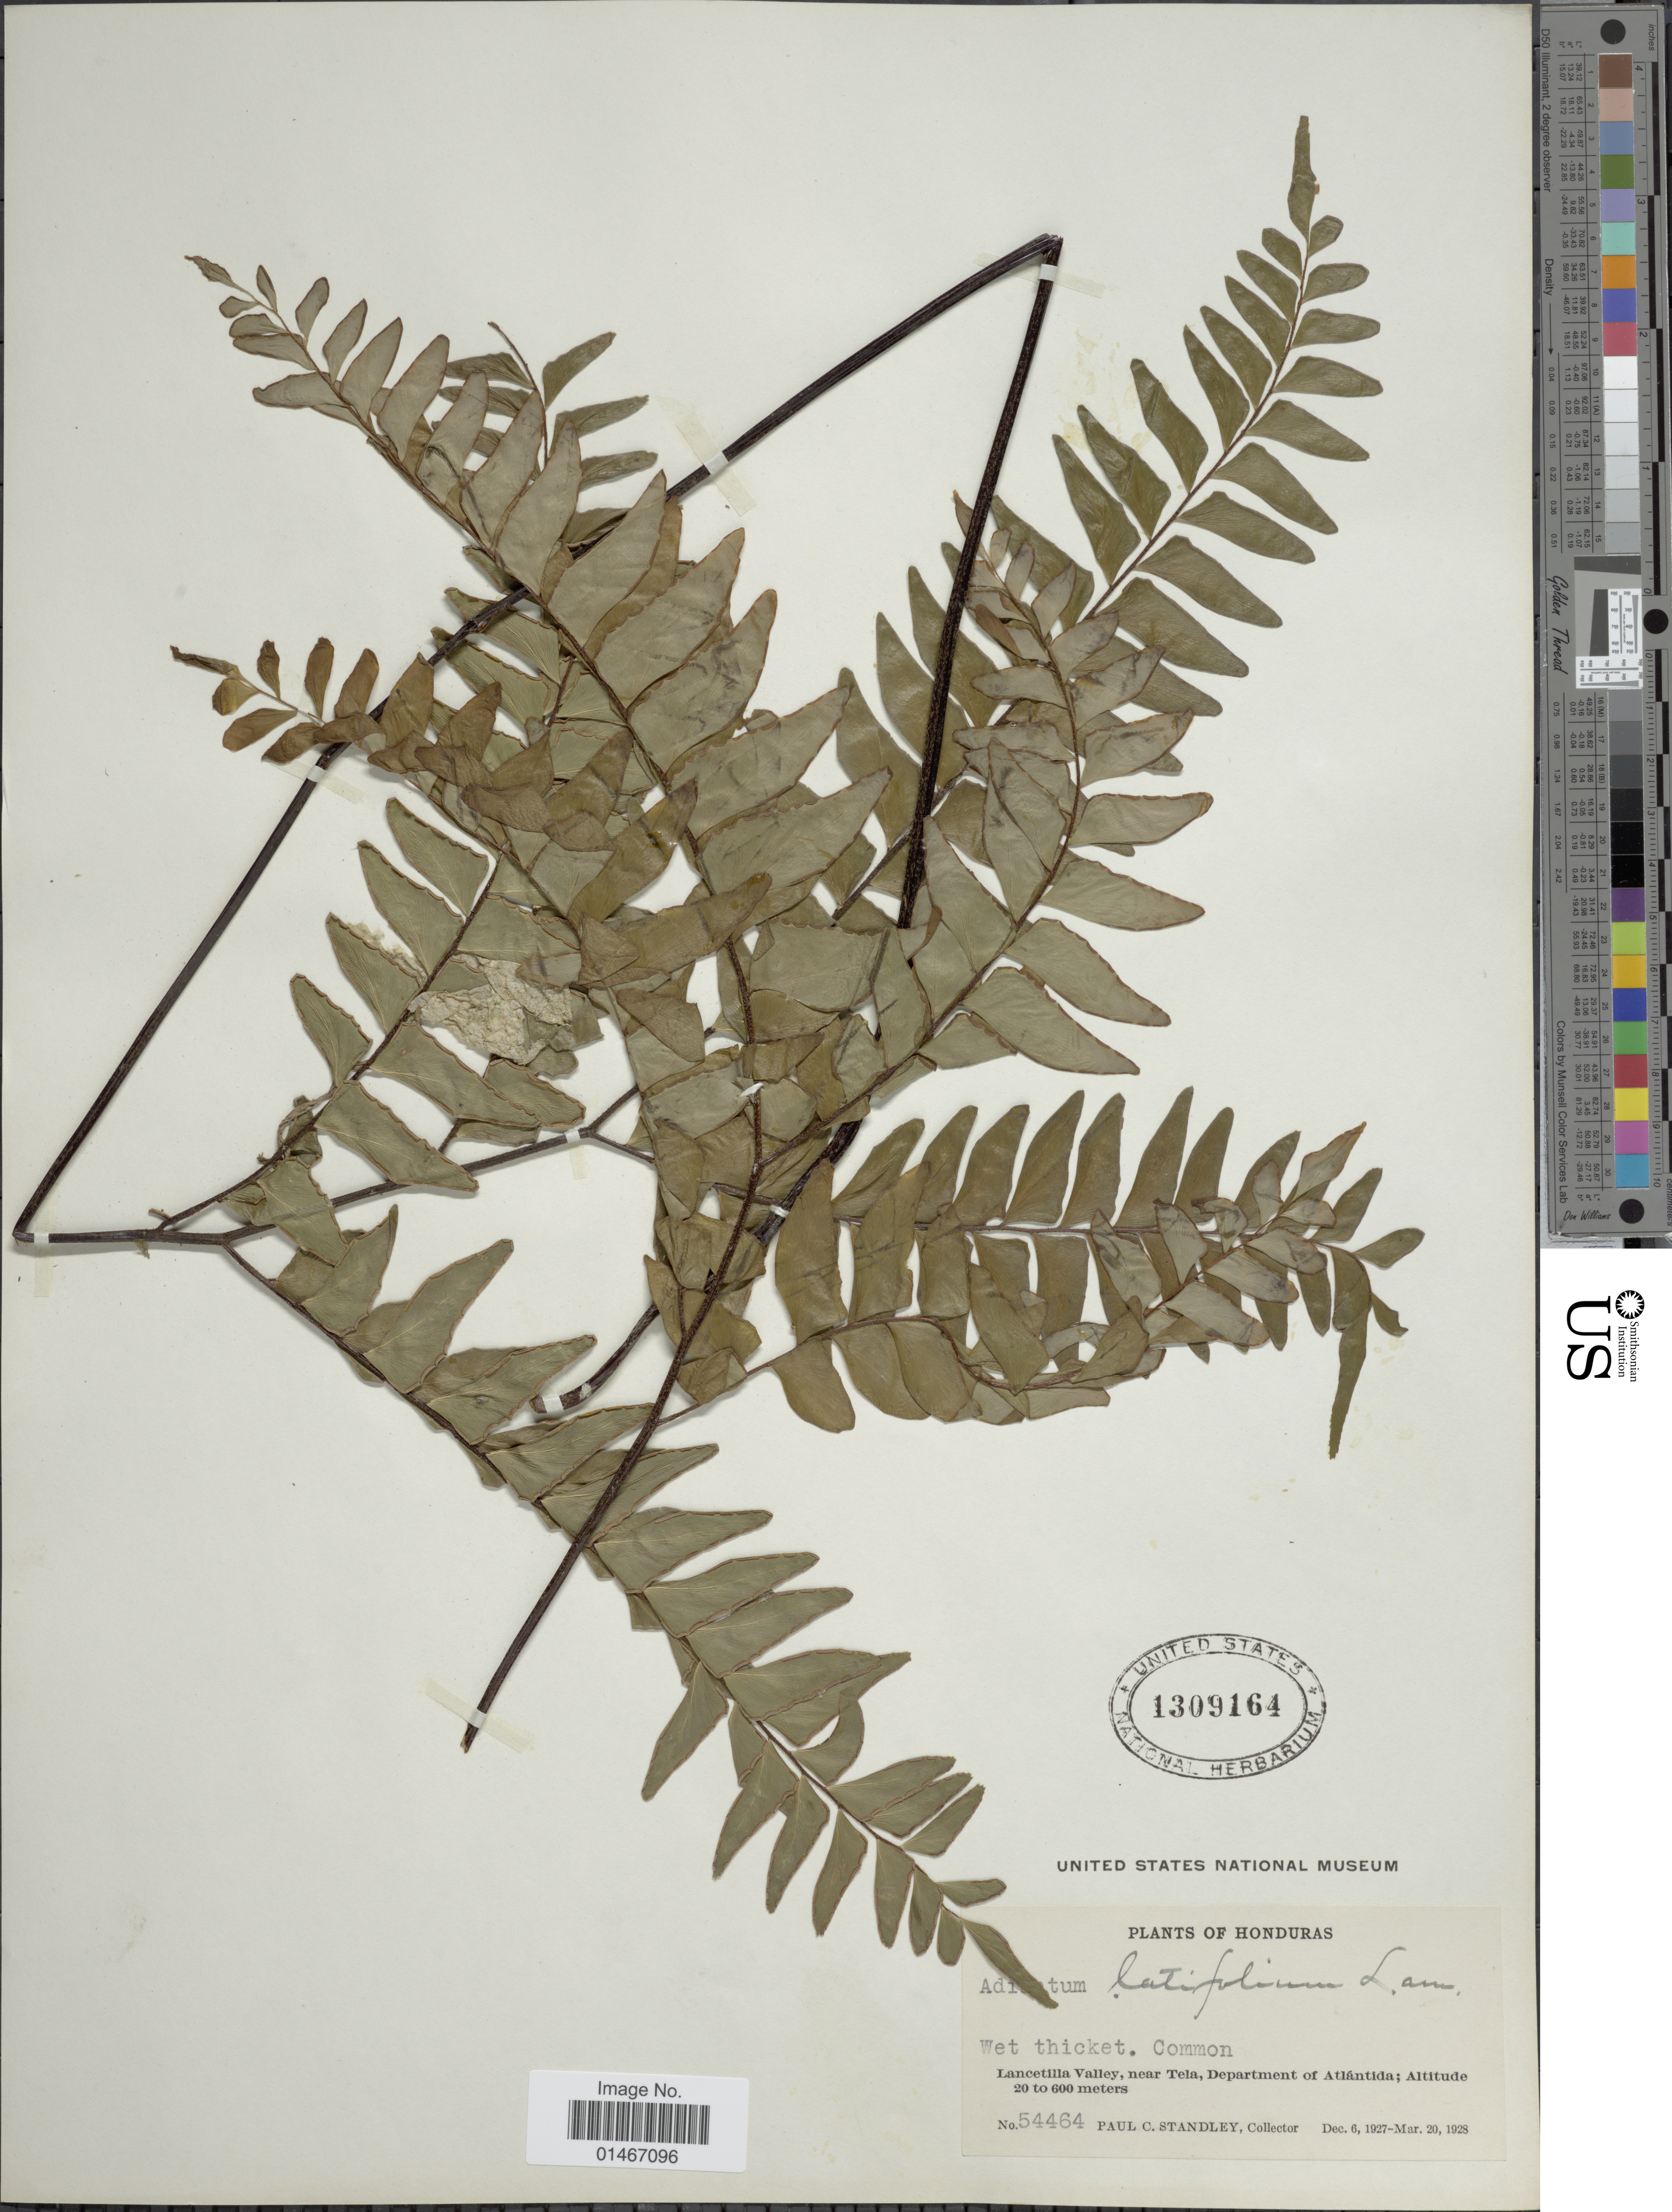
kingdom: Plantae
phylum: Tracheophyta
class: Polypodiopsida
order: Polypodiales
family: Pteridaceae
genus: Adiantum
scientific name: Adiantum latifolium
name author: Lam.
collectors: P. C. Standley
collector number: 54464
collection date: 1927-12-06/1928-03-20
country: Honduras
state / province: Atlántida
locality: Lancetilla Valley, near Tela, Department of Atlantida.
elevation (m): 20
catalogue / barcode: US 1309164